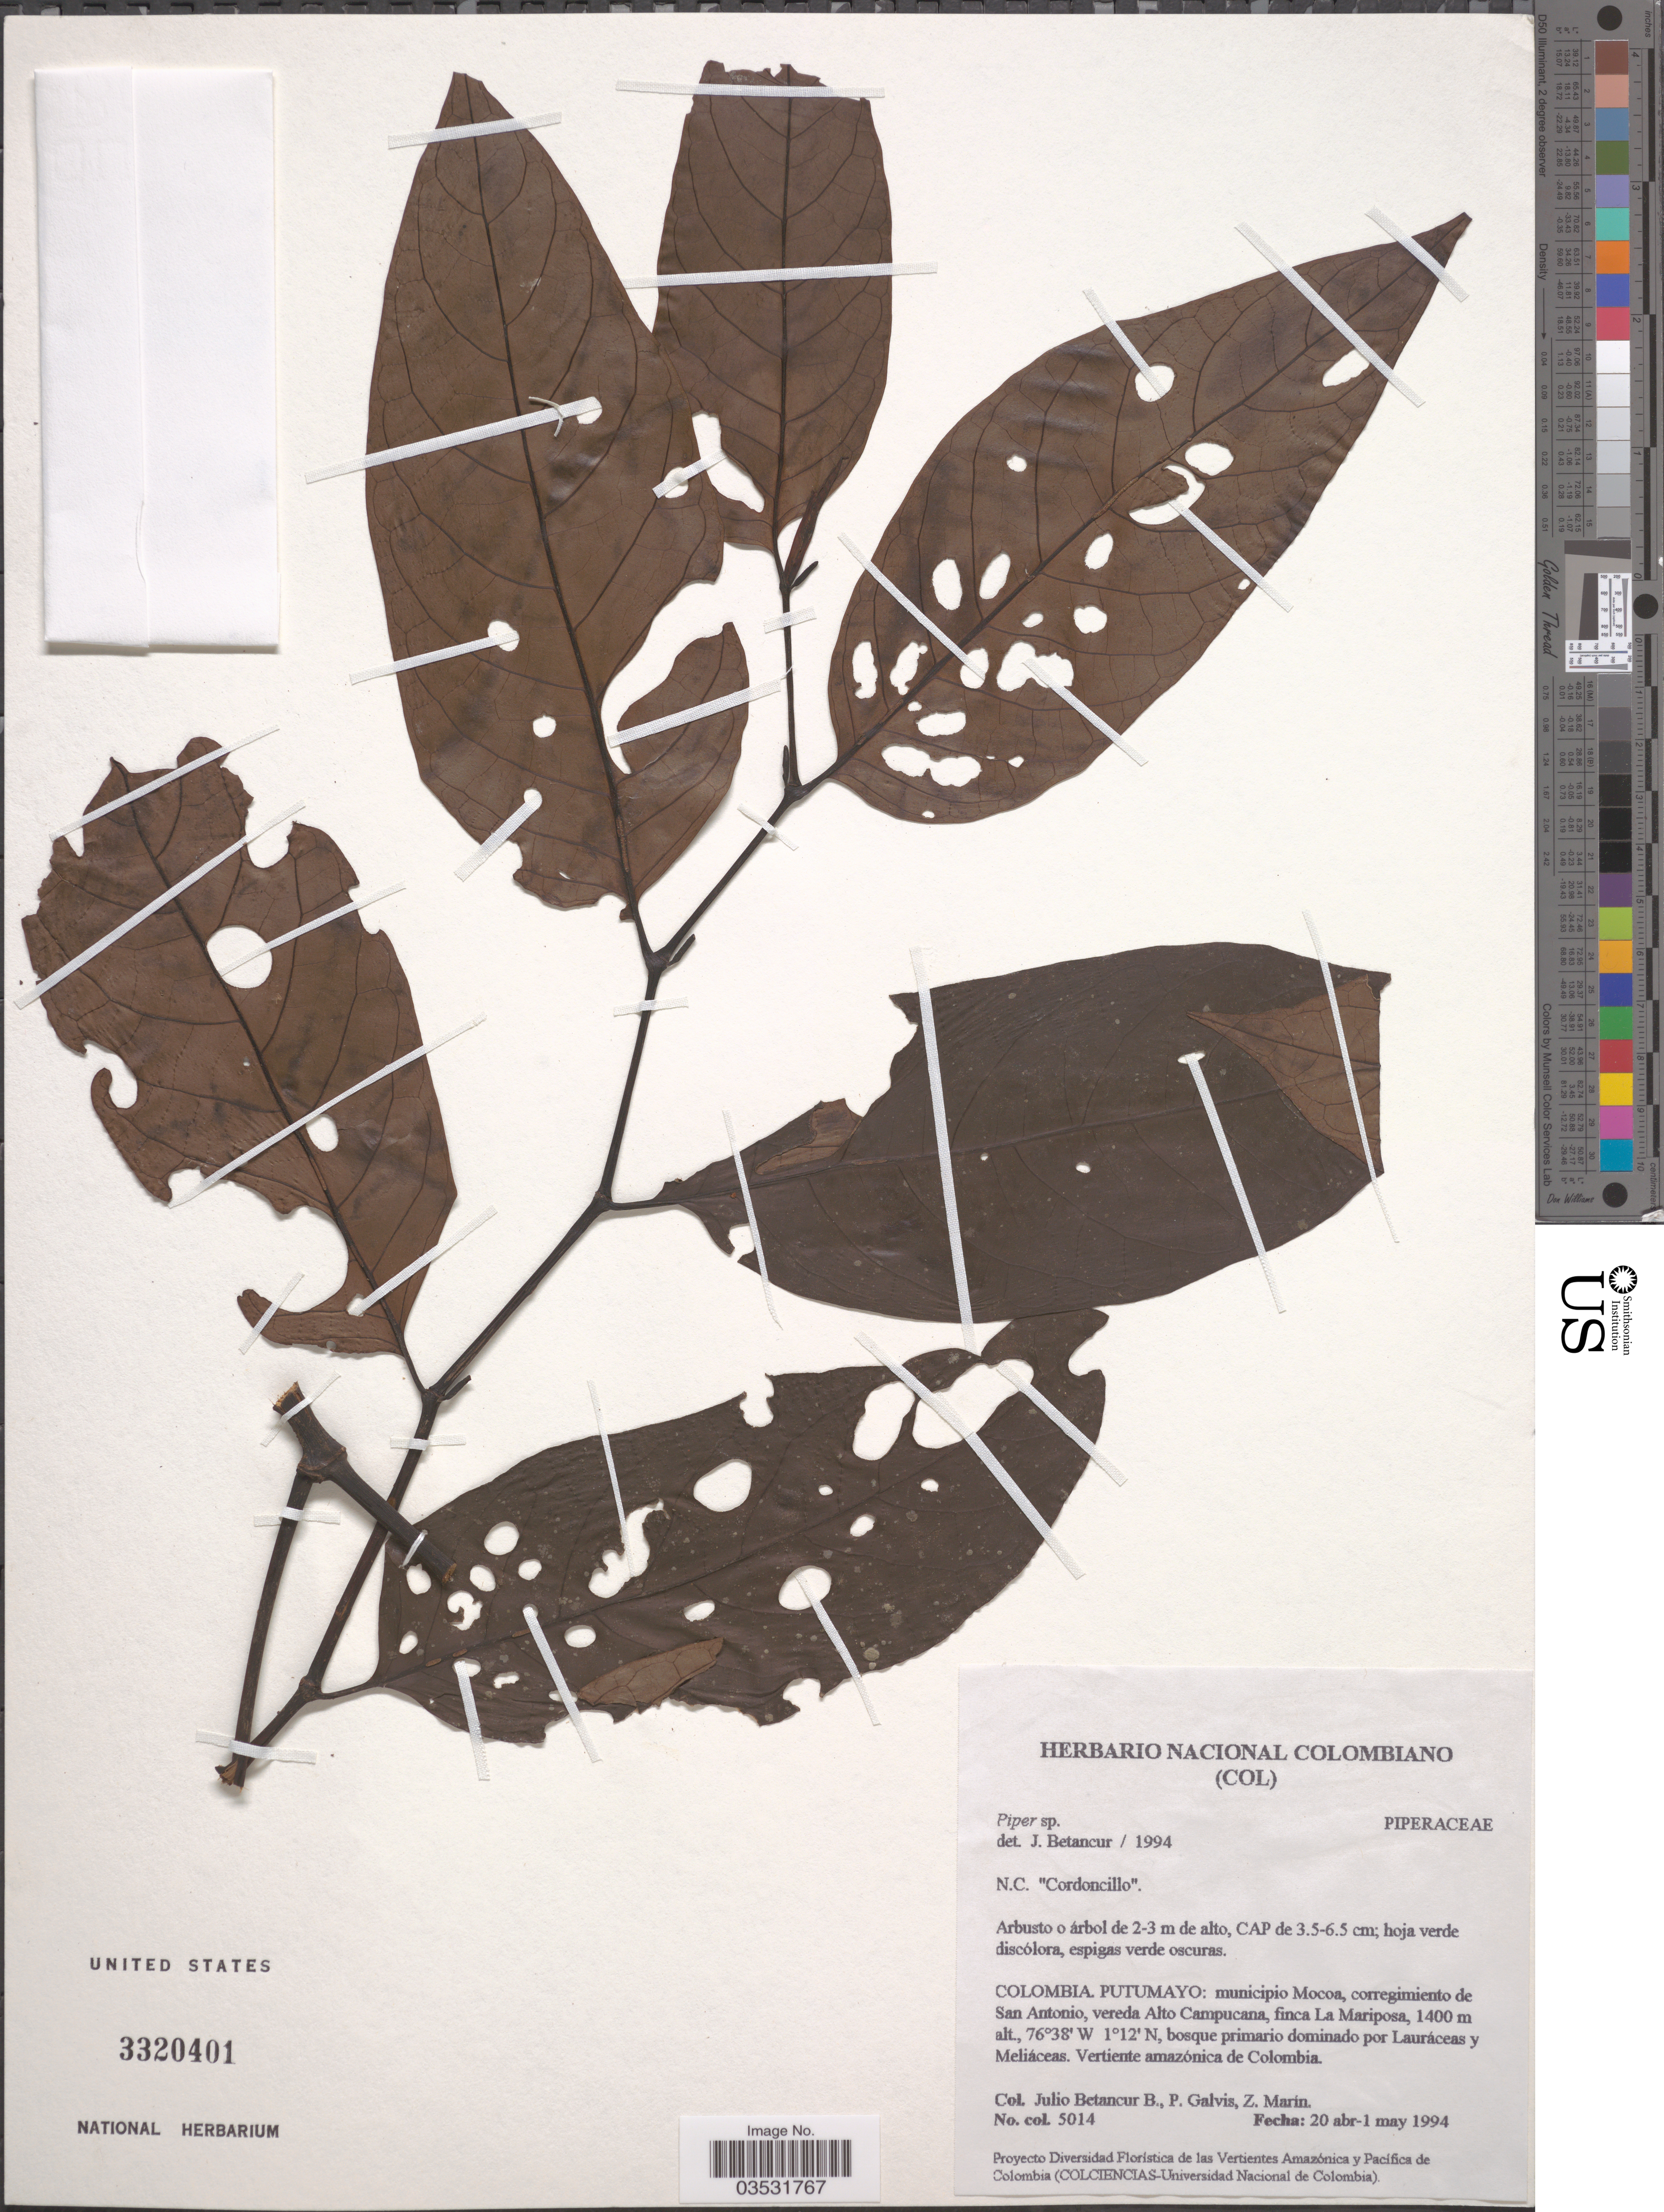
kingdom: Plantae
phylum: Tracheophyta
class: Magnoliopsida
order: Piperales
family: Piperaceae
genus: Piper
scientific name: Piper sp.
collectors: J. Betancur-B., P. Galvis & Z. Marin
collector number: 5014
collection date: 1994-04-20/1994-05-01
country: Colombia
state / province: Putumayo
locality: Municipio Mocoa, corregimiento de San Antonio, vereda Alto Campucana, finca La Mariposa. Vertiente amazónica de Colombia.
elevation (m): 1400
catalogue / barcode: US 3320401